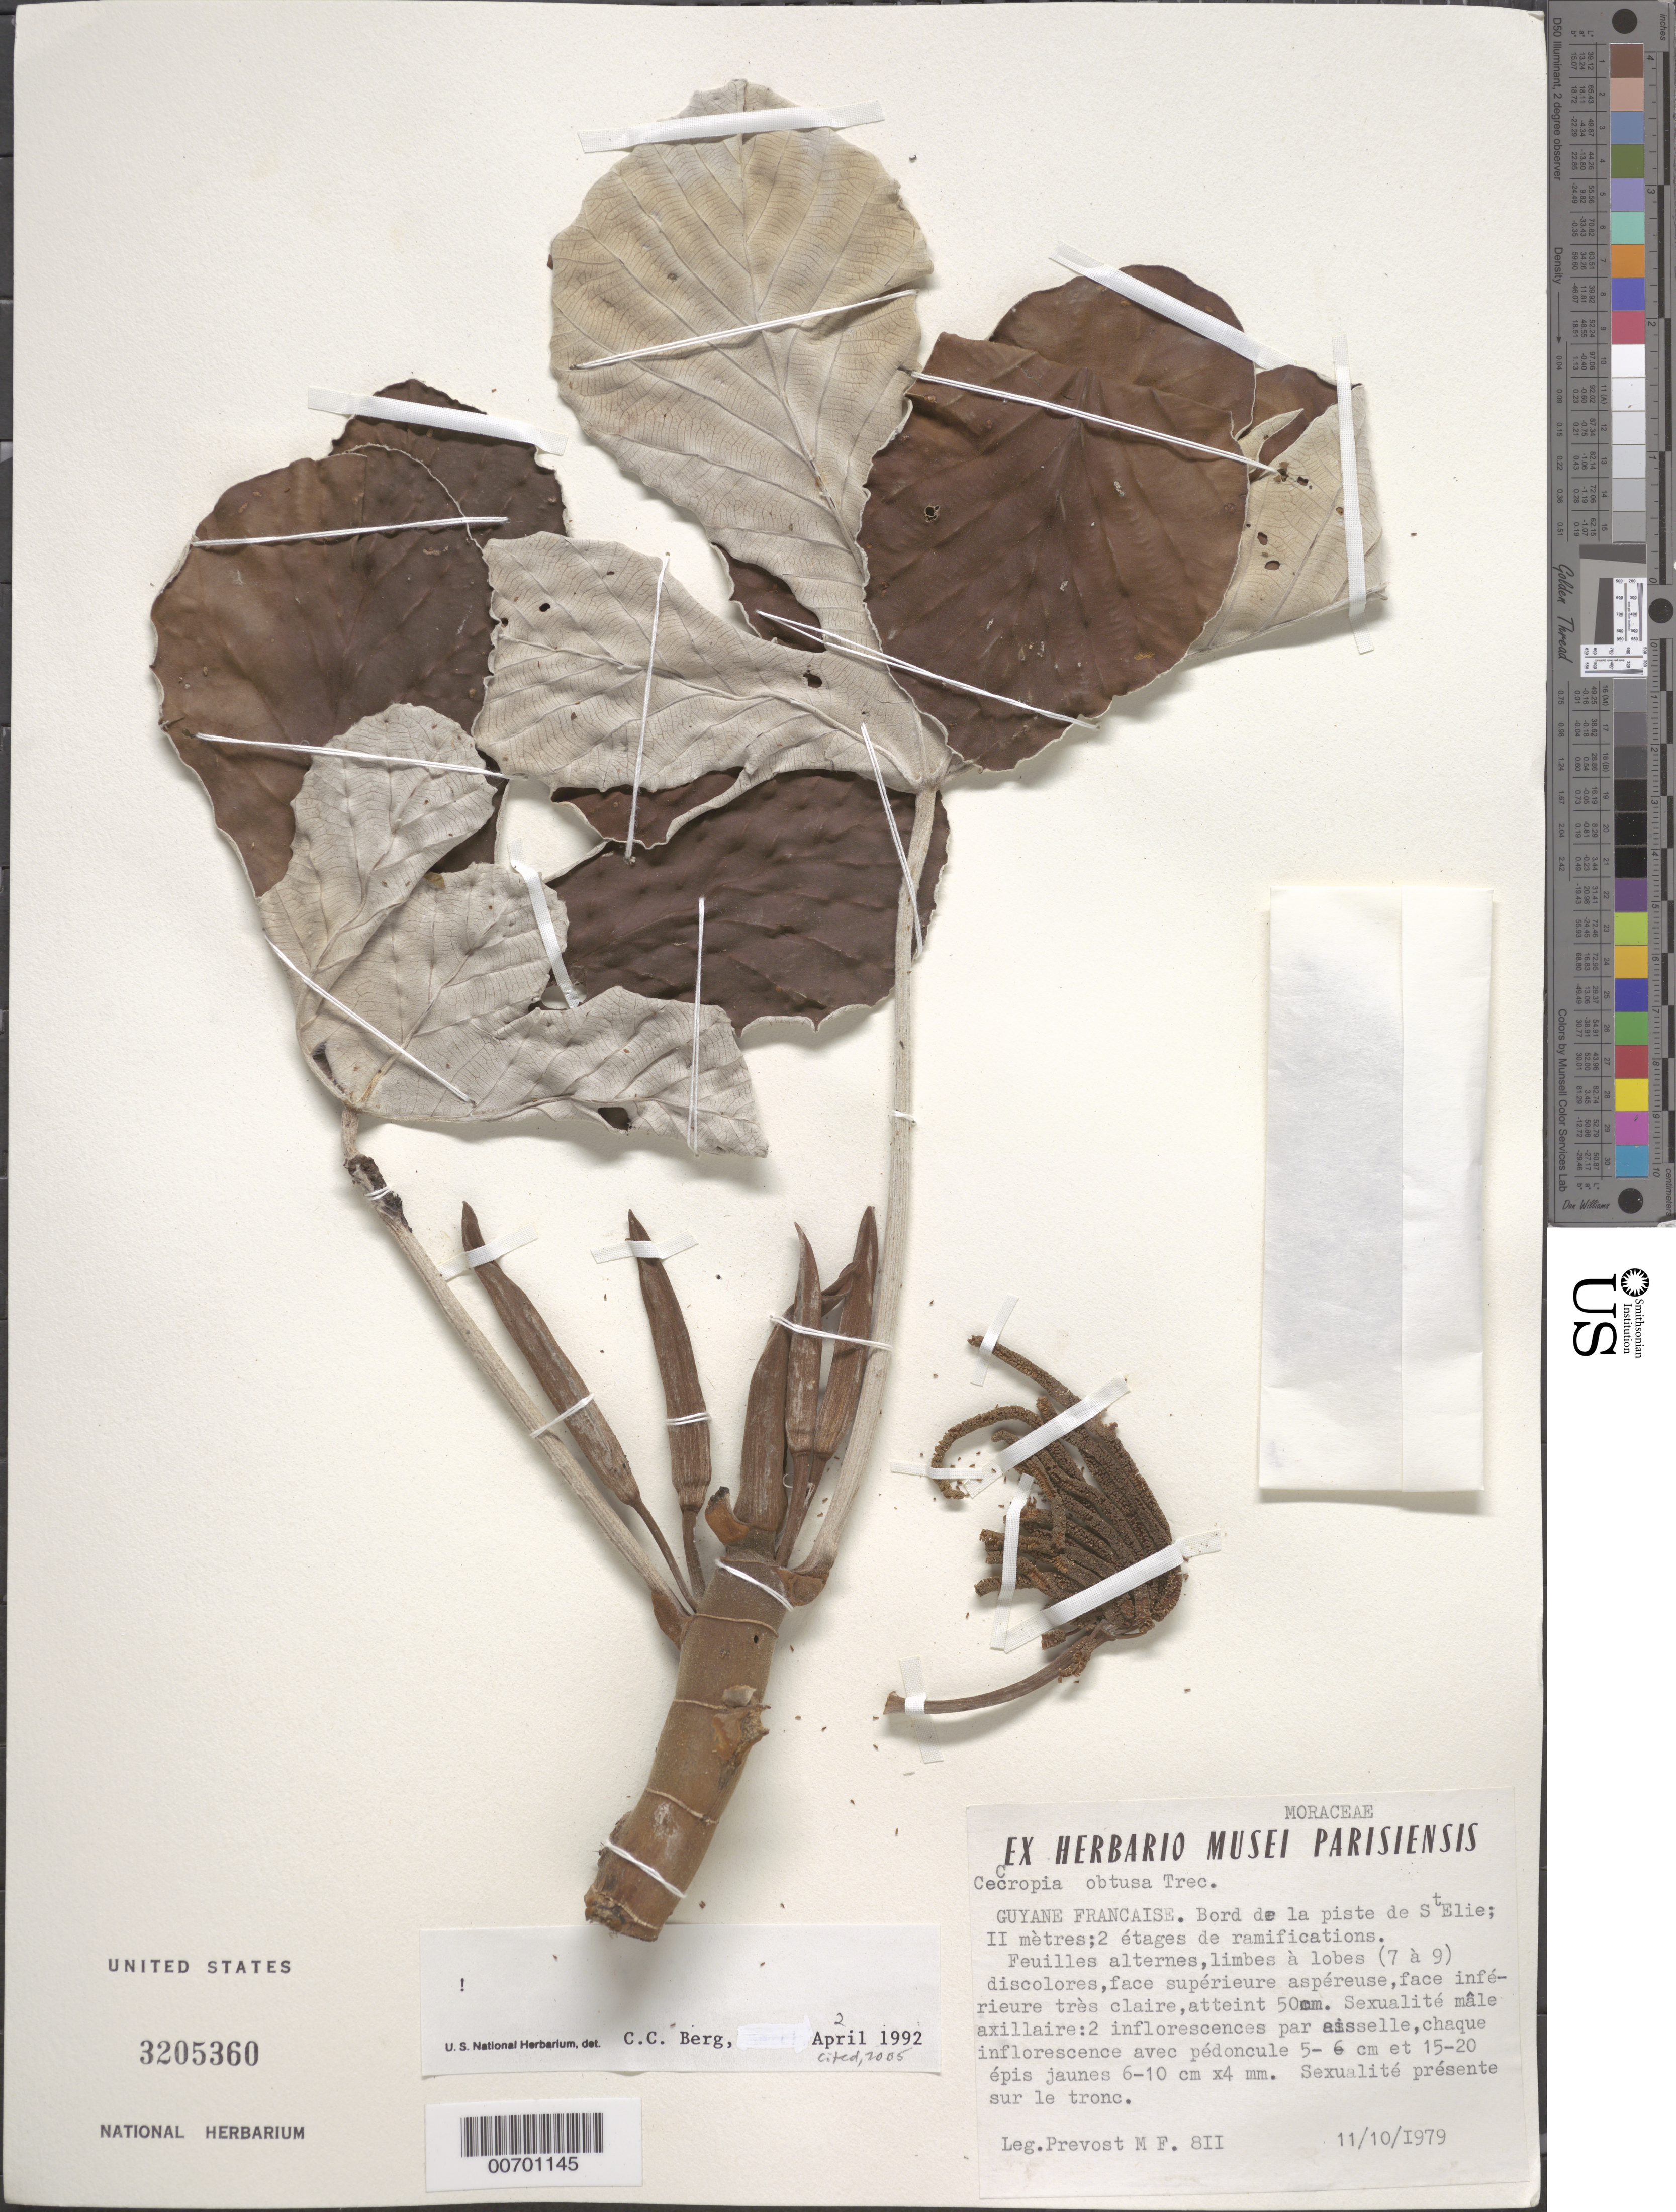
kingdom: Plantae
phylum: Tracheophyta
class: Magnoliopsida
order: Rosales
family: Urticaceae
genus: Cecropia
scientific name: Cecropia obtusa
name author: Trécul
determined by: Berg, C. C.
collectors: M.-F. Prévost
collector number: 811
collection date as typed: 11-Oct-79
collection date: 1979-10-11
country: French Guiana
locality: Piste de Saint-Élie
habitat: Along trail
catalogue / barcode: US 3205360